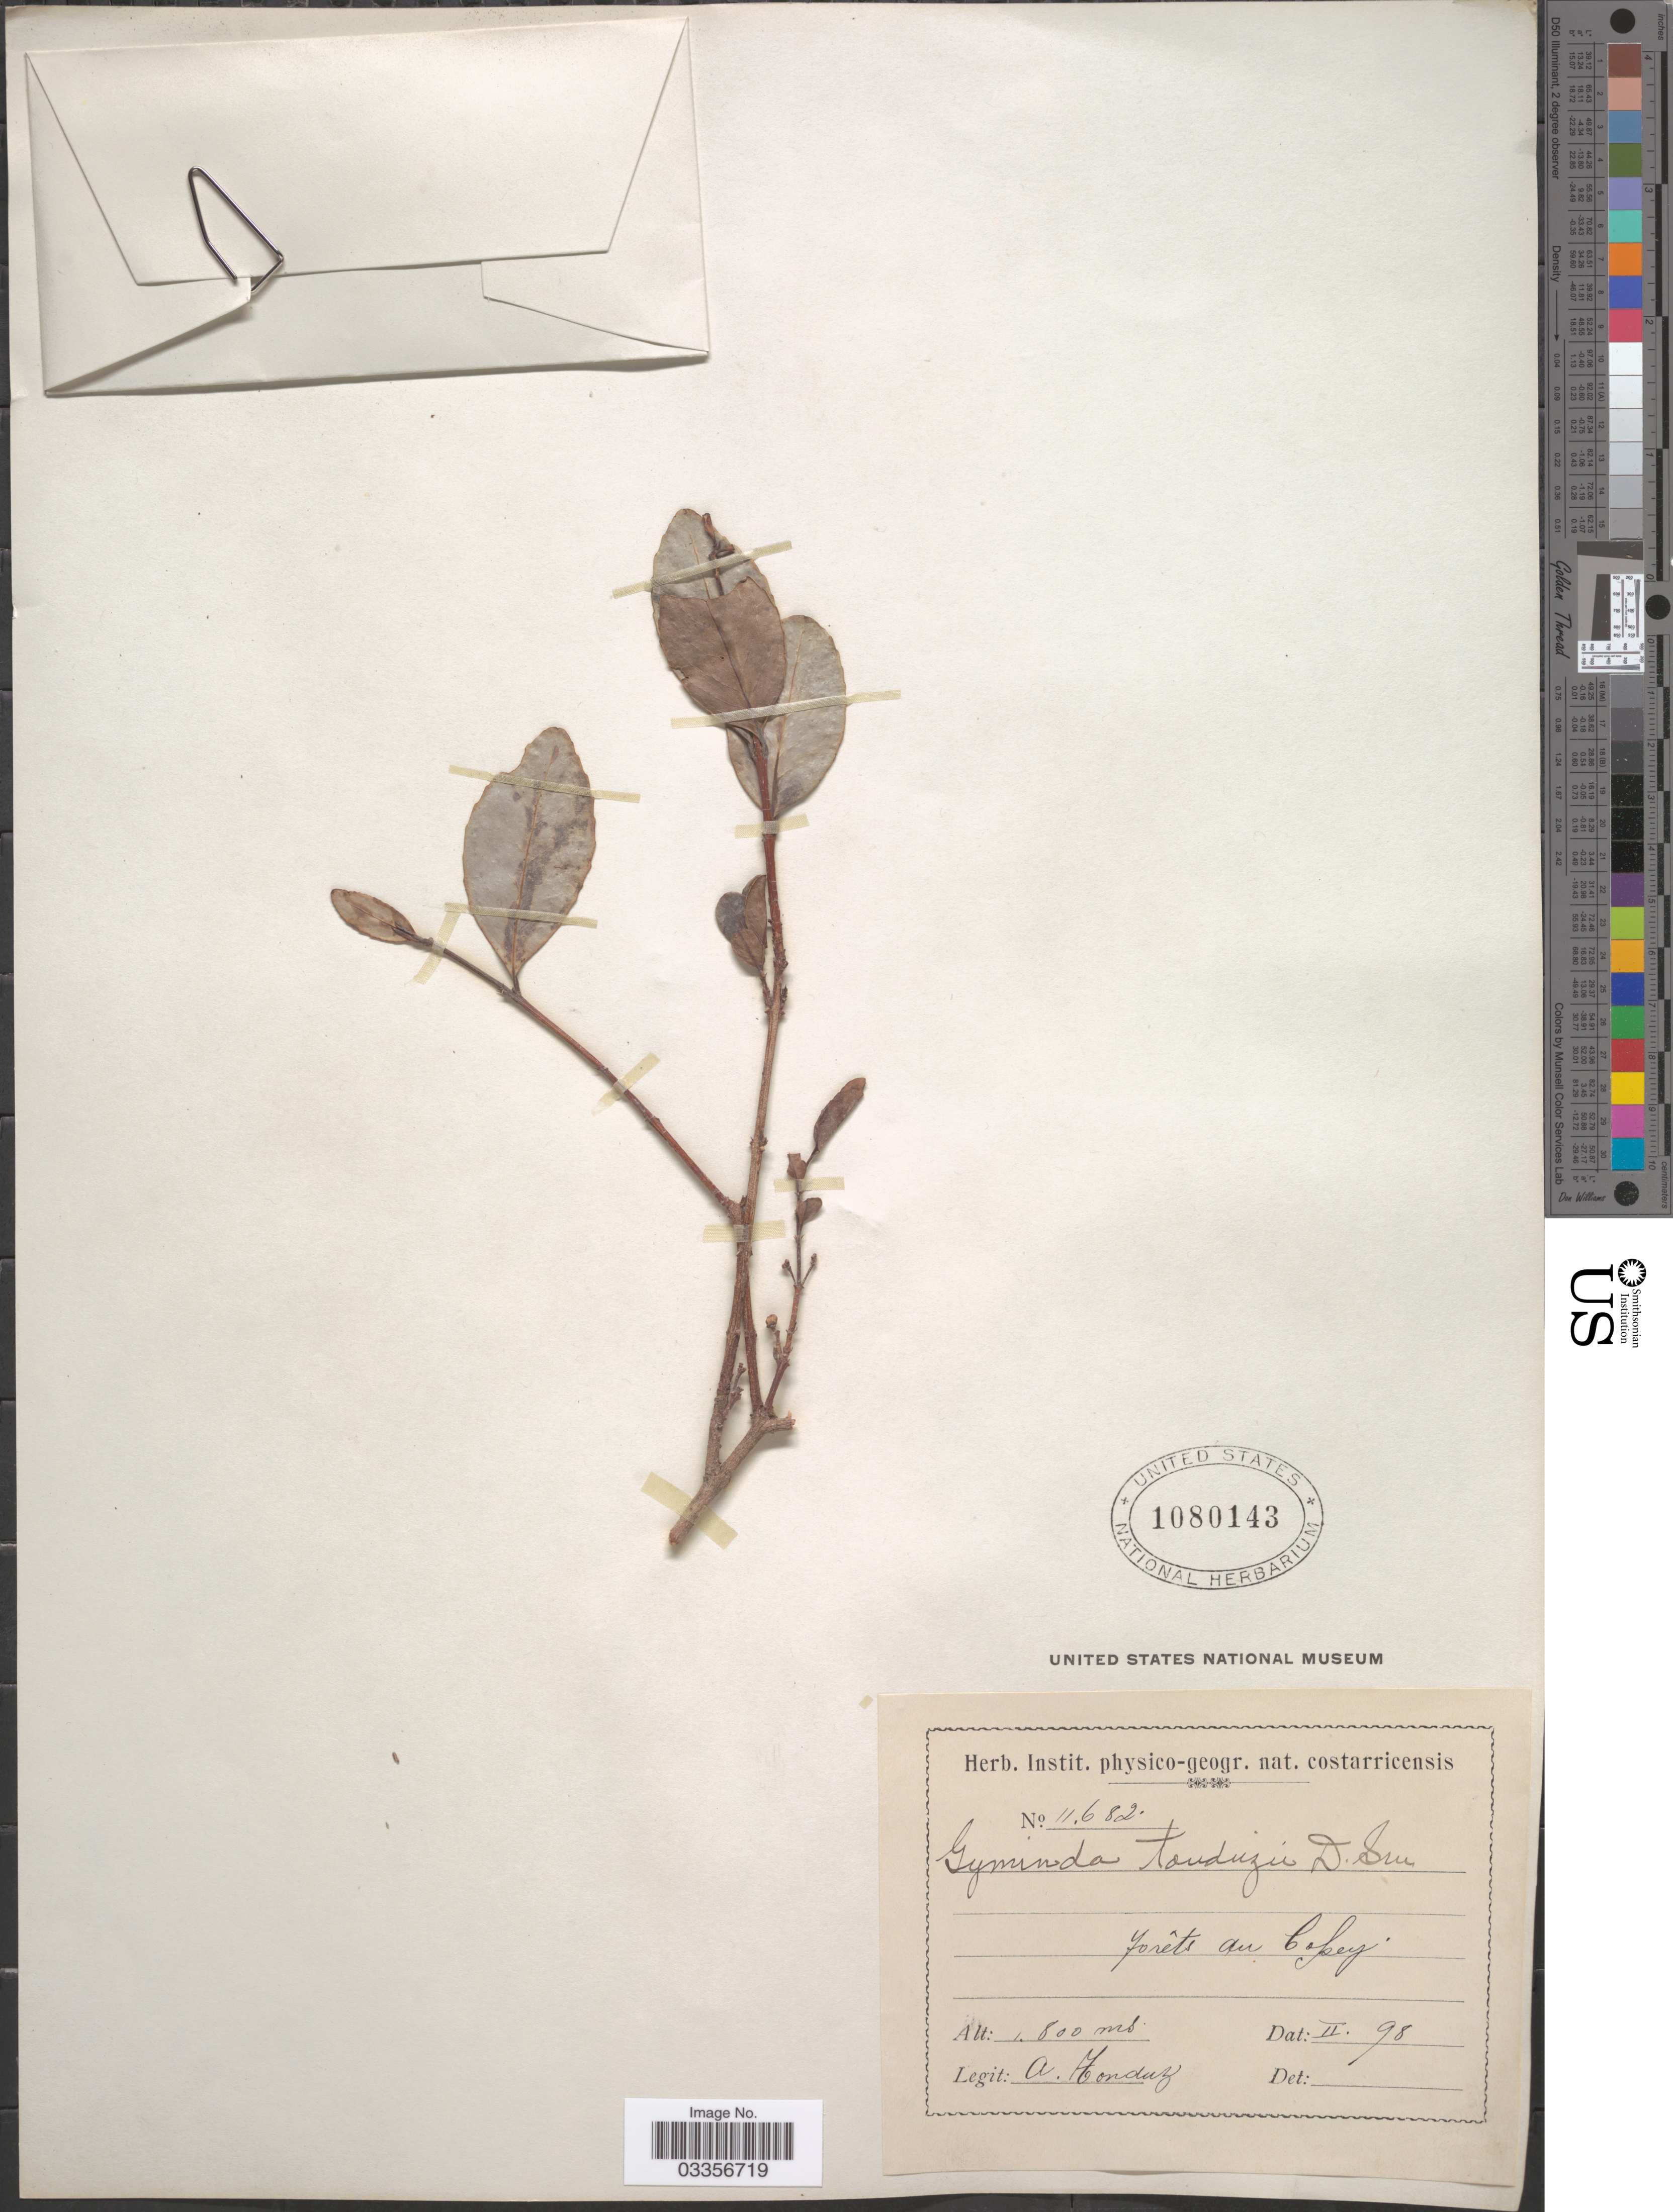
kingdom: Plantae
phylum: Tracheophyta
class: Magnoliopsida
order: Celastrales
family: Celastraceae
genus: Crossopetalum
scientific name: Crossopetalum tonduzii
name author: (Loes.) Lundell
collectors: A. Tonduz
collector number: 11682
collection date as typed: Transcribed d/m/y: /2/98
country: Costa Rica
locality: Forêts du Copey.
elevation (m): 1800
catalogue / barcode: US 1080143